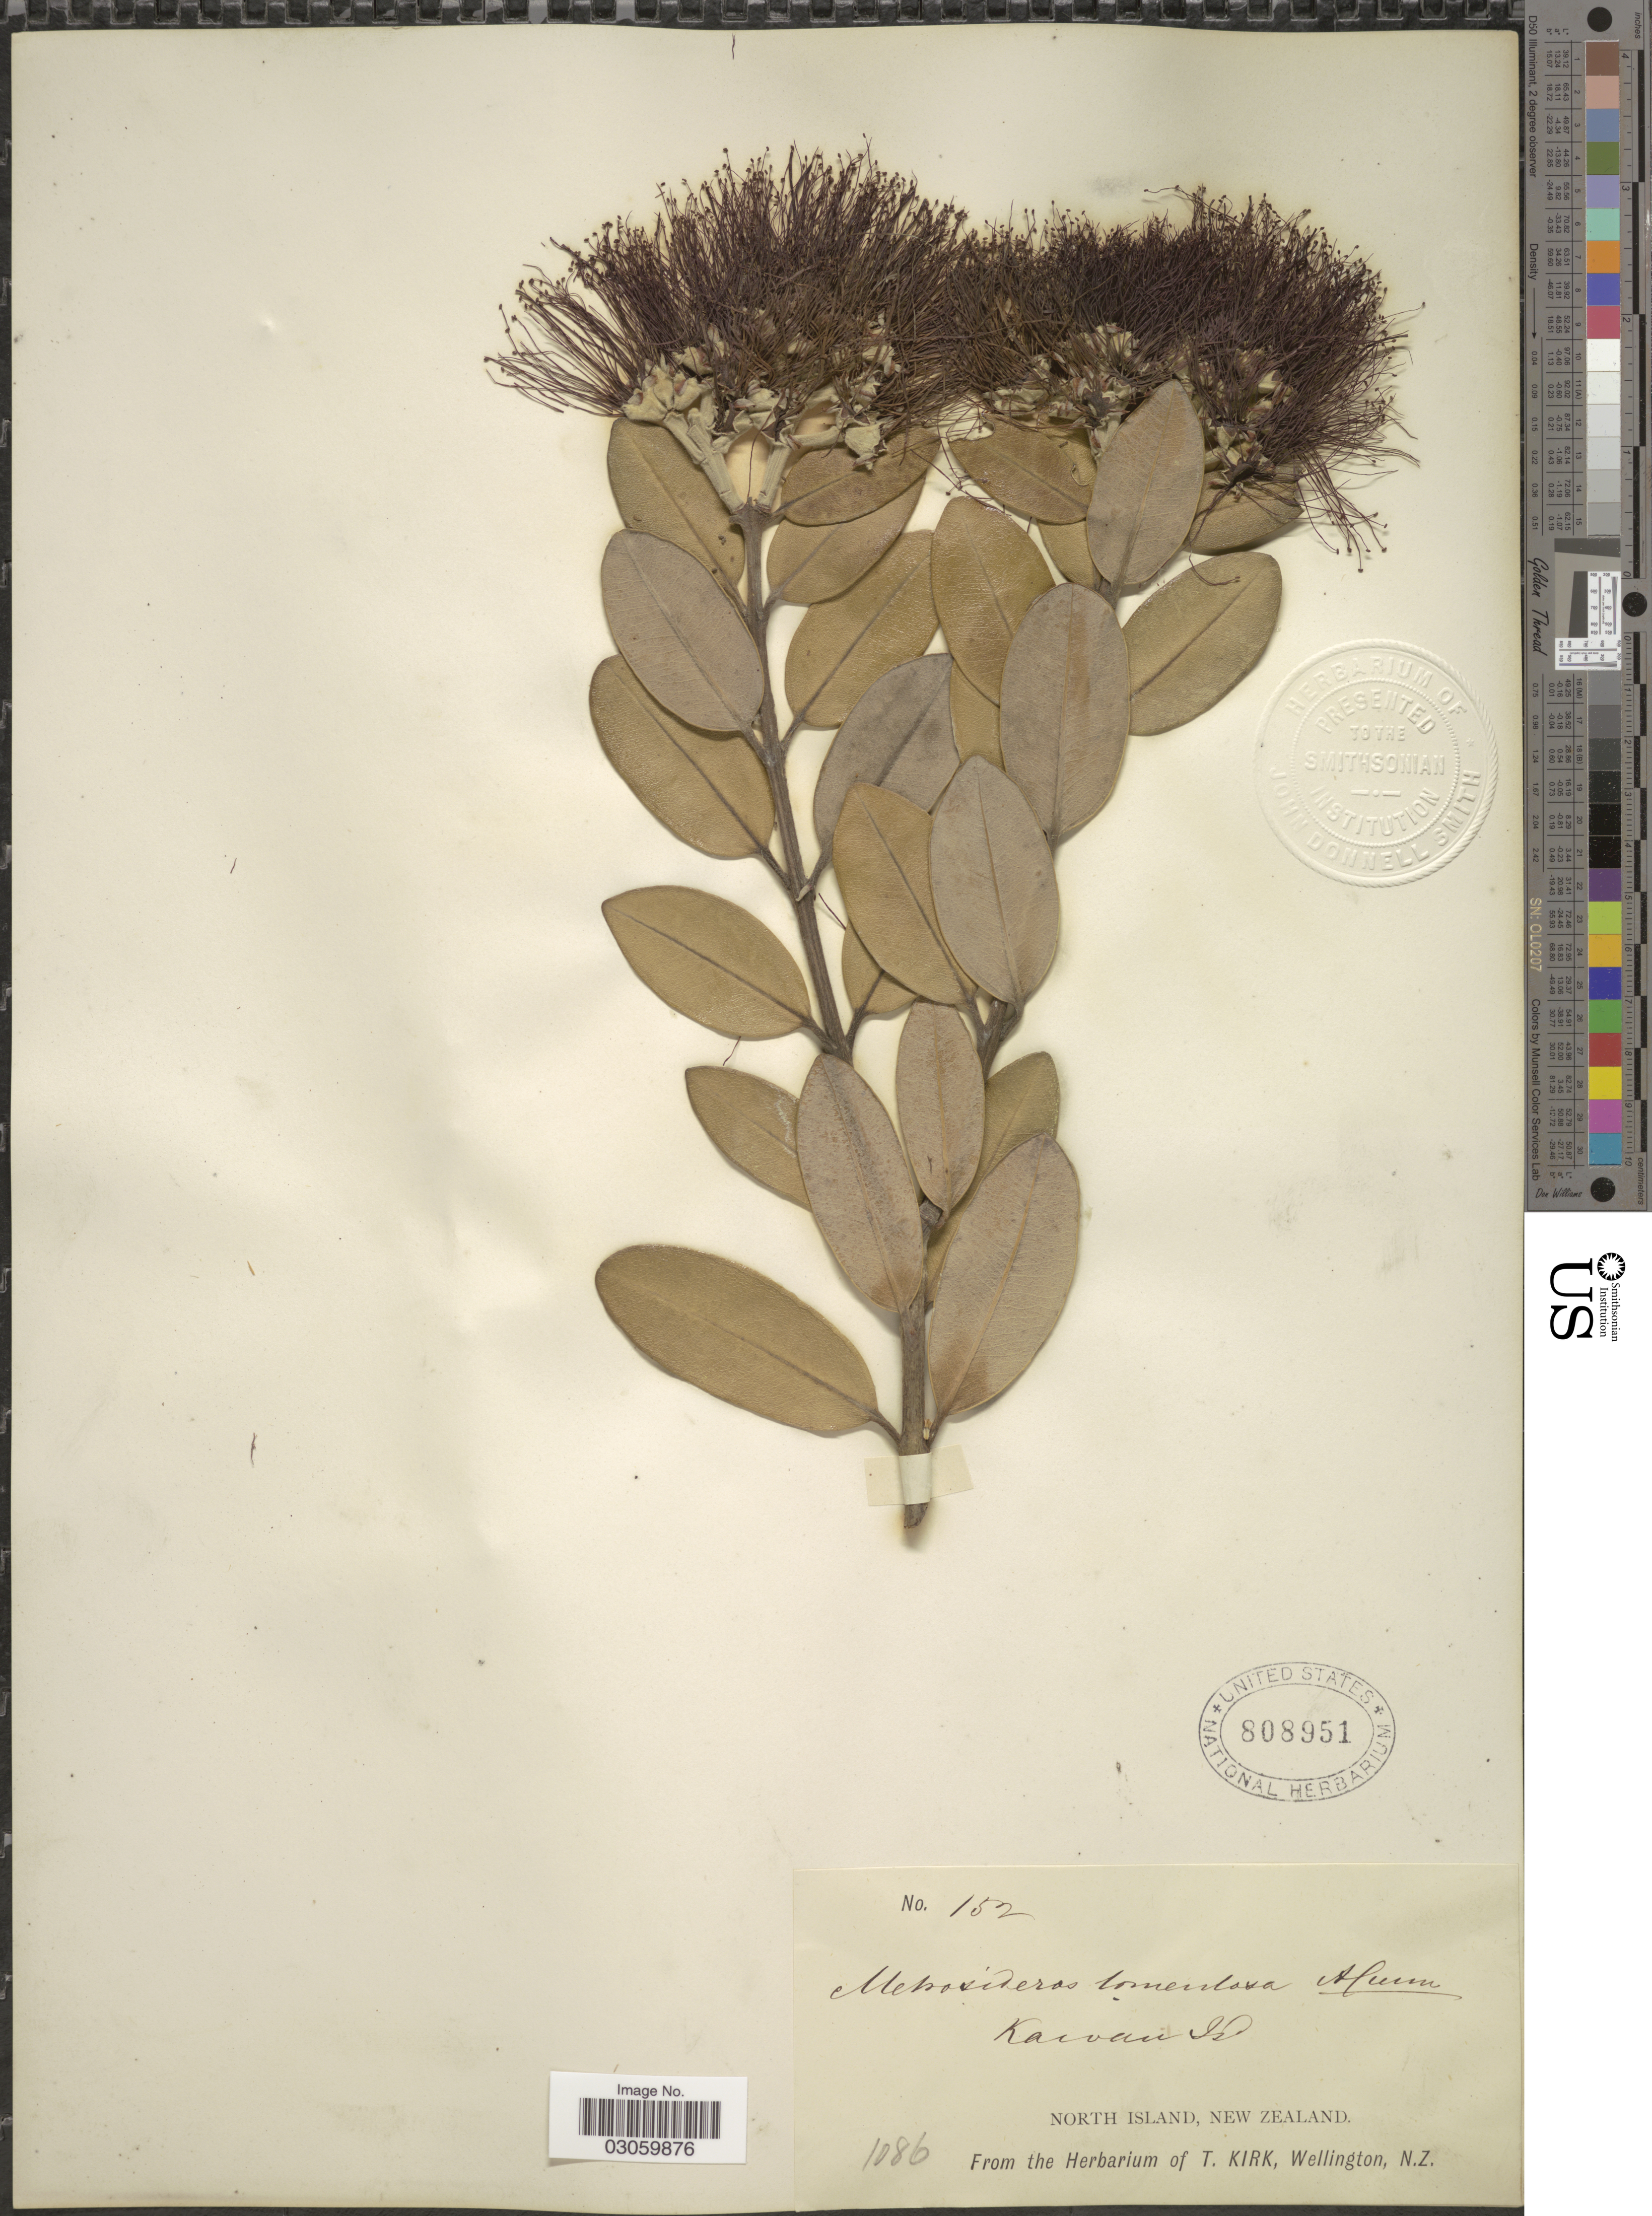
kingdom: Plantae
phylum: Tracheophyta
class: Magnoliopsida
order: Myrtales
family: Myrtaceae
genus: Metrosideros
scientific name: Metrosideros tomentosa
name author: A. Rich.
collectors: ex herb. T. Kirk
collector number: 152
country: New Zealand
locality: Kawau Isd. North Island.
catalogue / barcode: US 808951